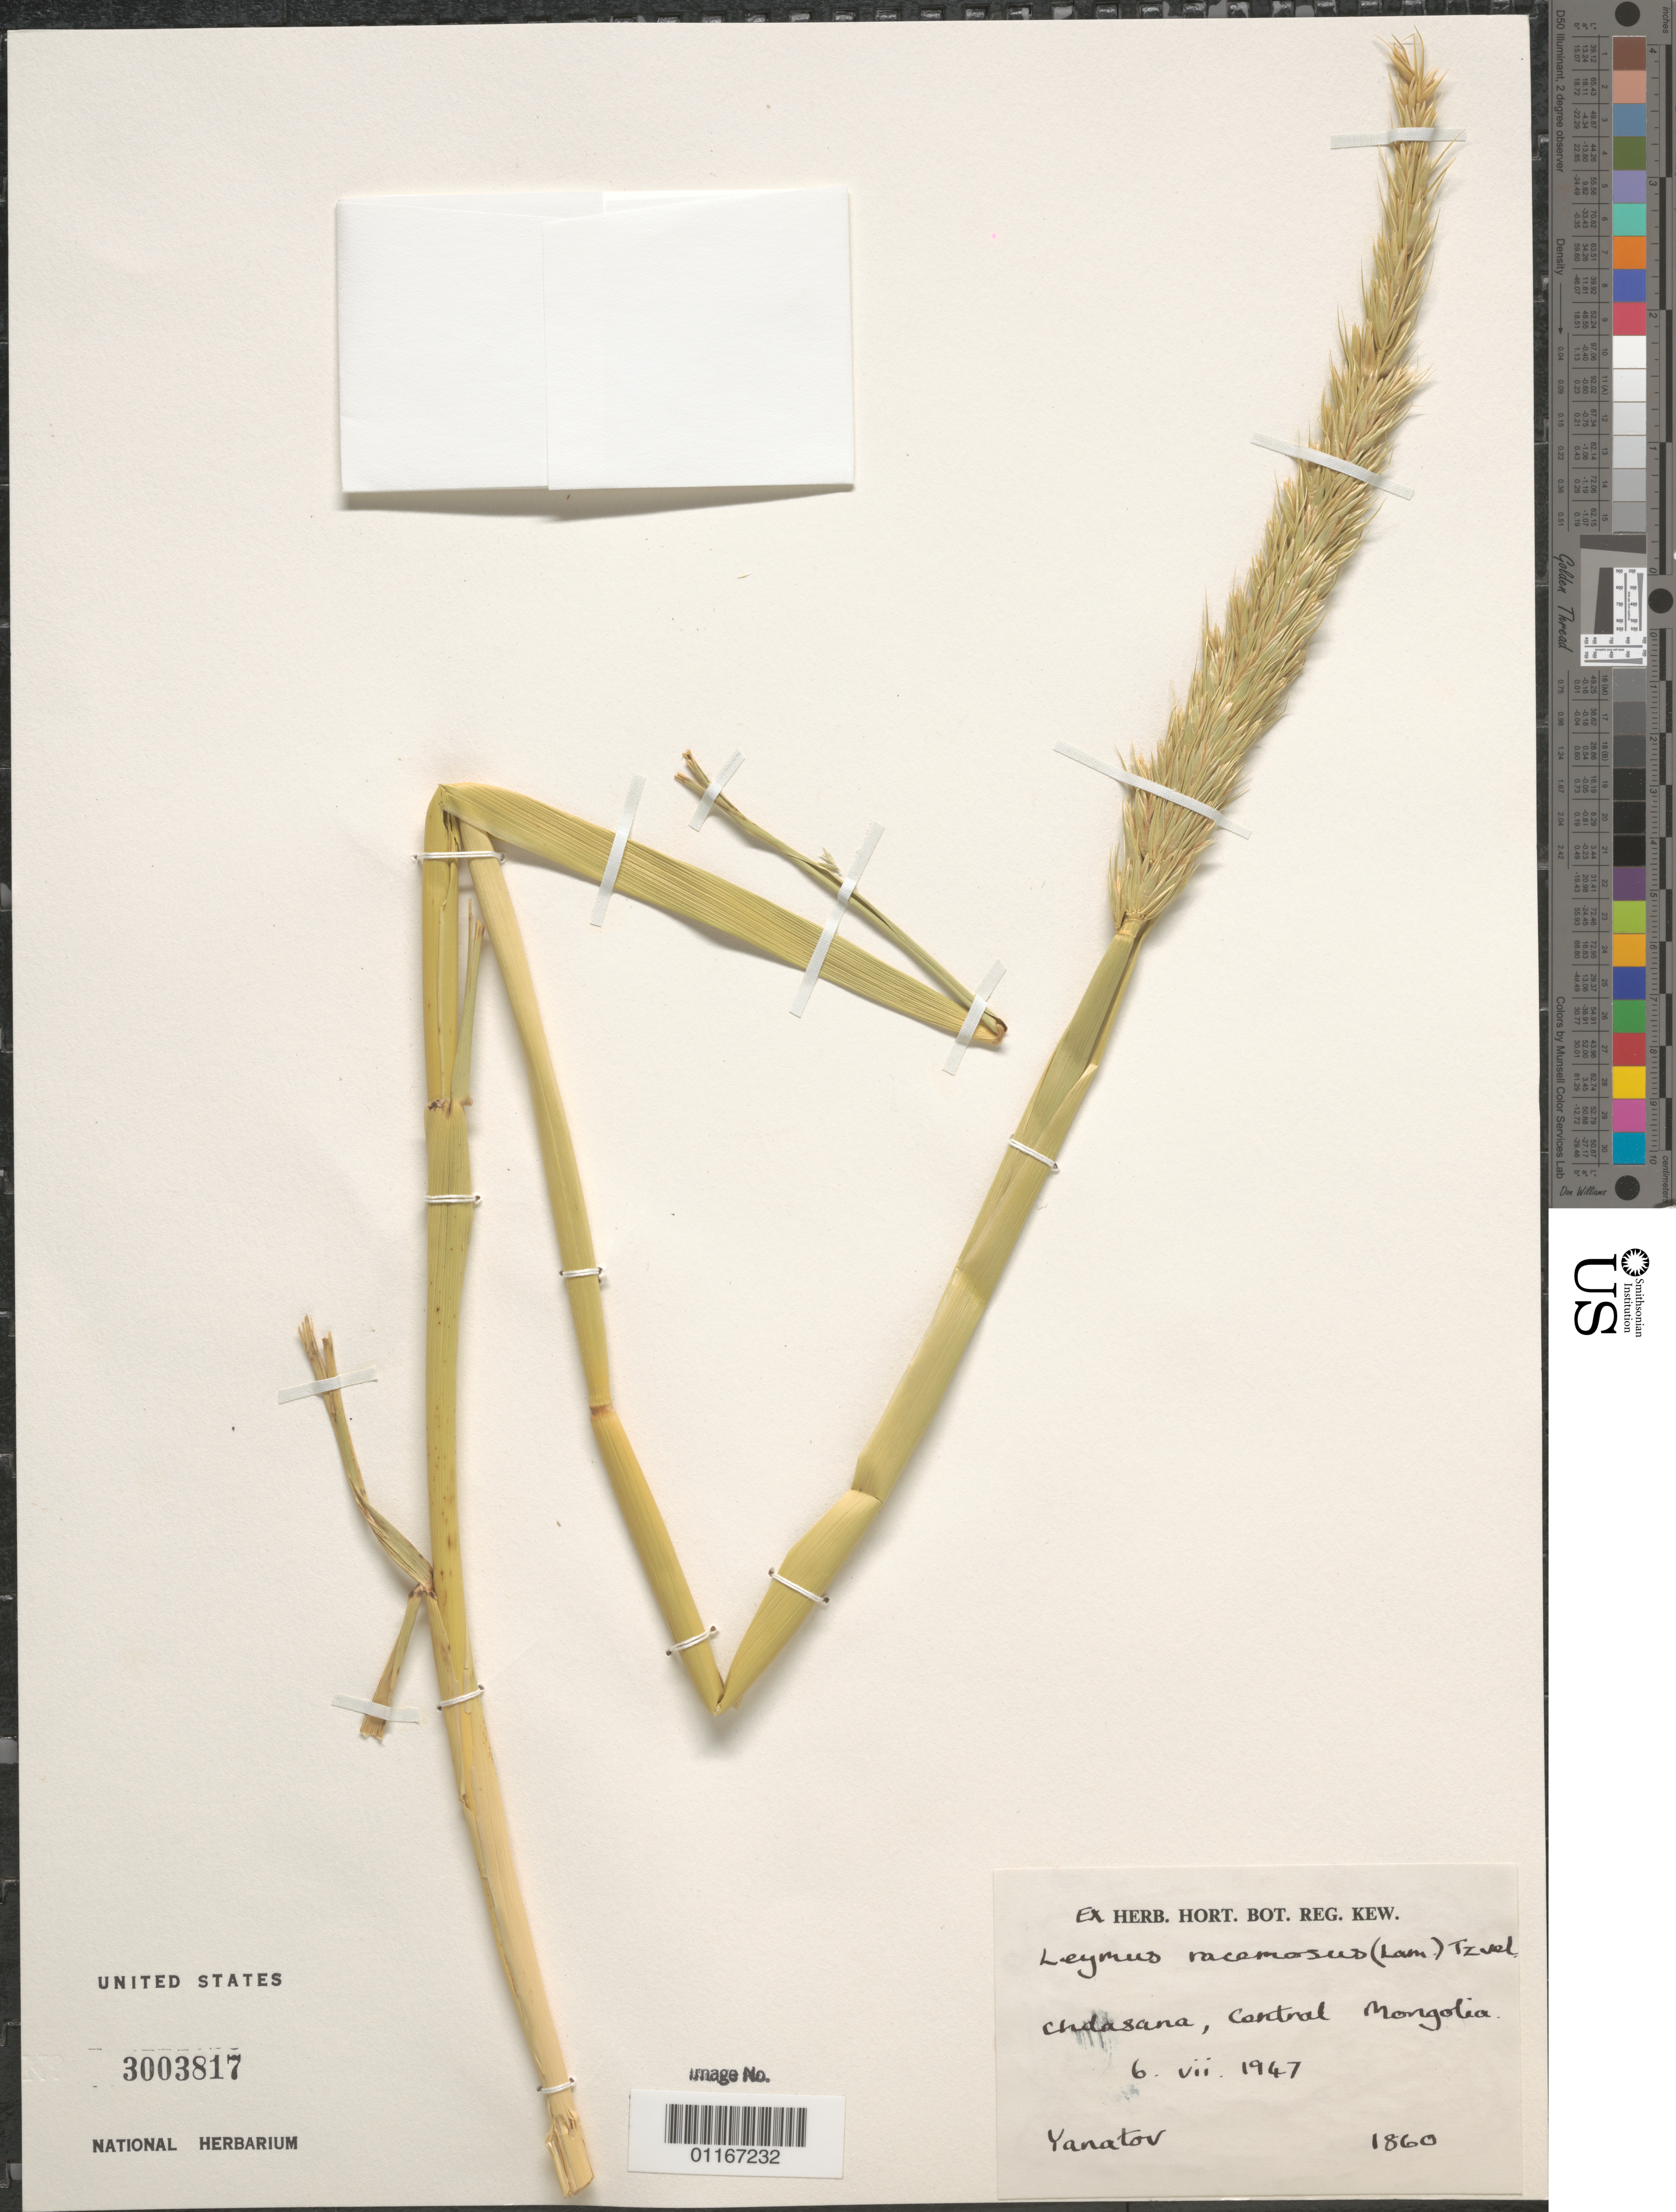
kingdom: Plantae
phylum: Tracheophyta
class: Liliopsida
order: Poales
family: Poaceae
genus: Leymus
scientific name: Leymus racemosus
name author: (Lam.) Tzvelev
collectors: Yanatov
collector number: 1860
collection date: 1947-07-06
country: Mongolia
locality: Chdasana, Central Mongolia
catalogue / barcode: US 3003817